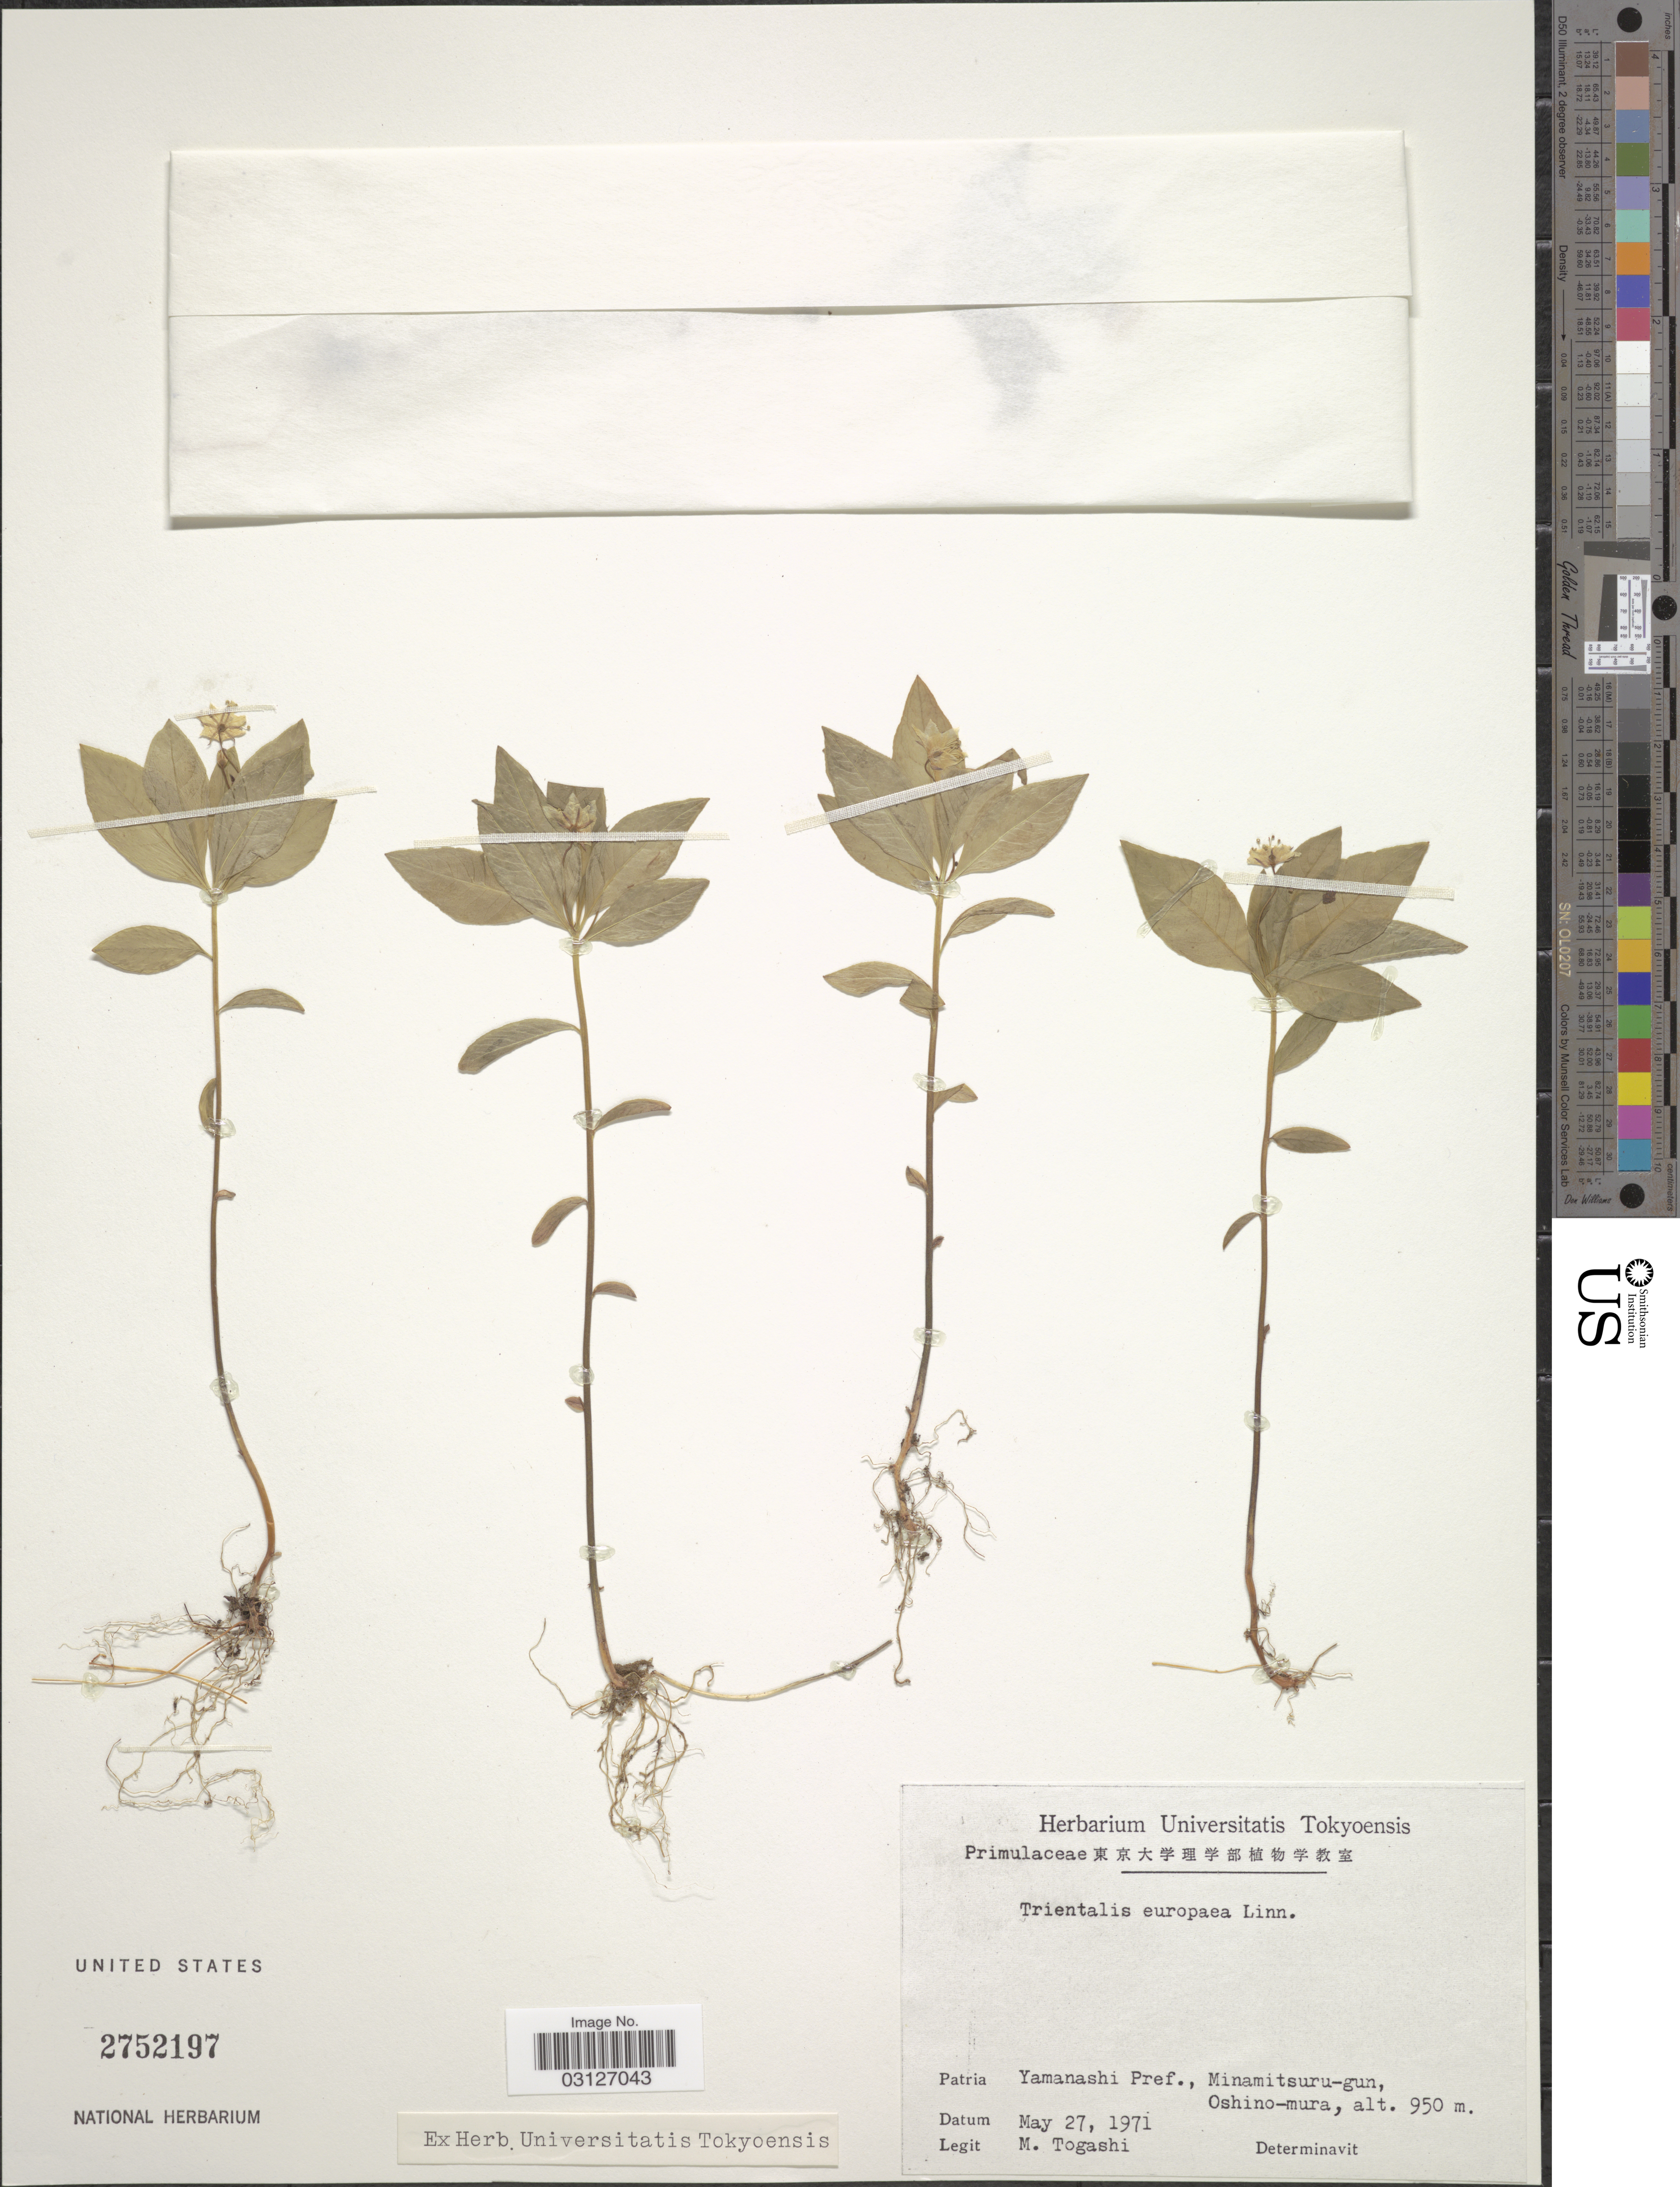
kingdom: Plantae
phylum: Tracheophyta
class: Magnoliopsida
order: Ericales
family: Primulaceae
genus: Trientalis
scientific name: Trientalis europaea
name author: L.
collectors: M. Togashi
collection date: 1971-05-27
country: Japan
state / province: Yamanasi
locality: Yamanashi Pref., Minamitsuru-gun, Oshino-mura.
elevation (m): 950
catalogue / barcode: US 2752197